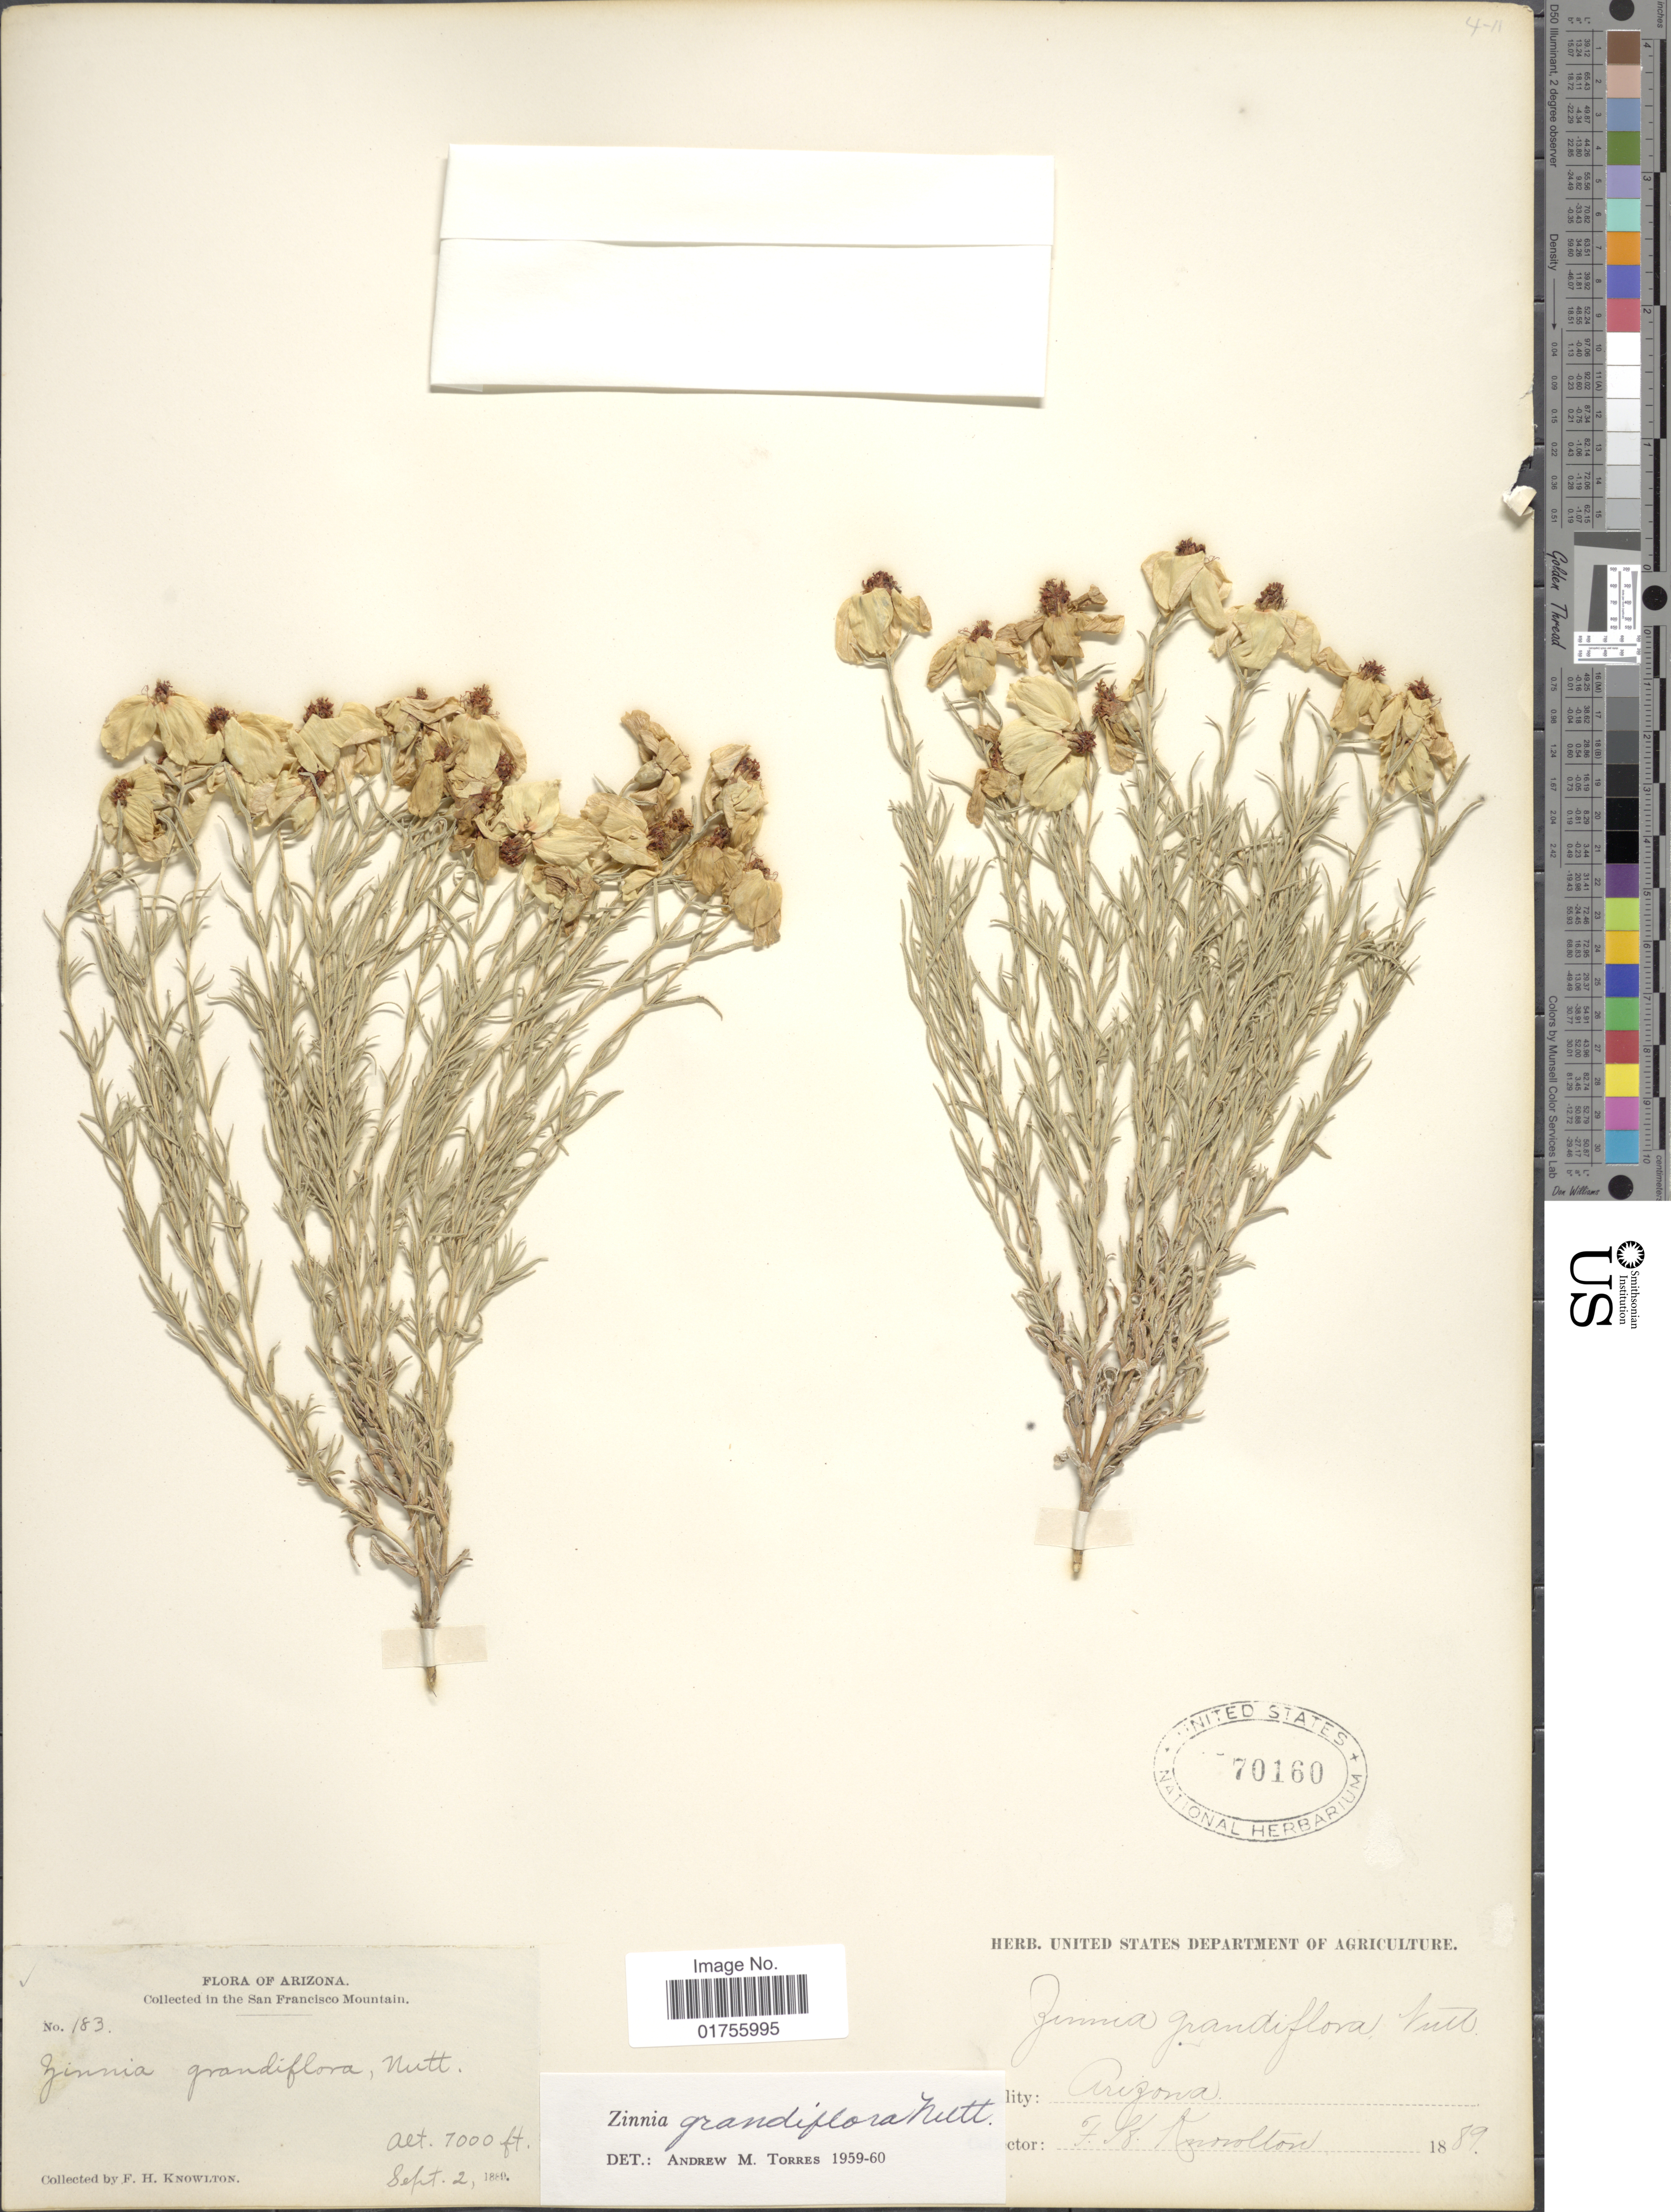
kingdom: Plantae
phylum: Tracheophyta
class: Magnoliopsida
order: Asterales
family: Asteraceae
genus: Zinnia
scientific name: Zinnia grandiflora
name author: Nutt.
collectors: F. H. Knowlton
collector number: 183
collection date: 1889-09-02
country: United States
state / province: Arizona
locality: In The San Francisco Mountain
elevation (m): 2134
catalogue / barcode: US 70160